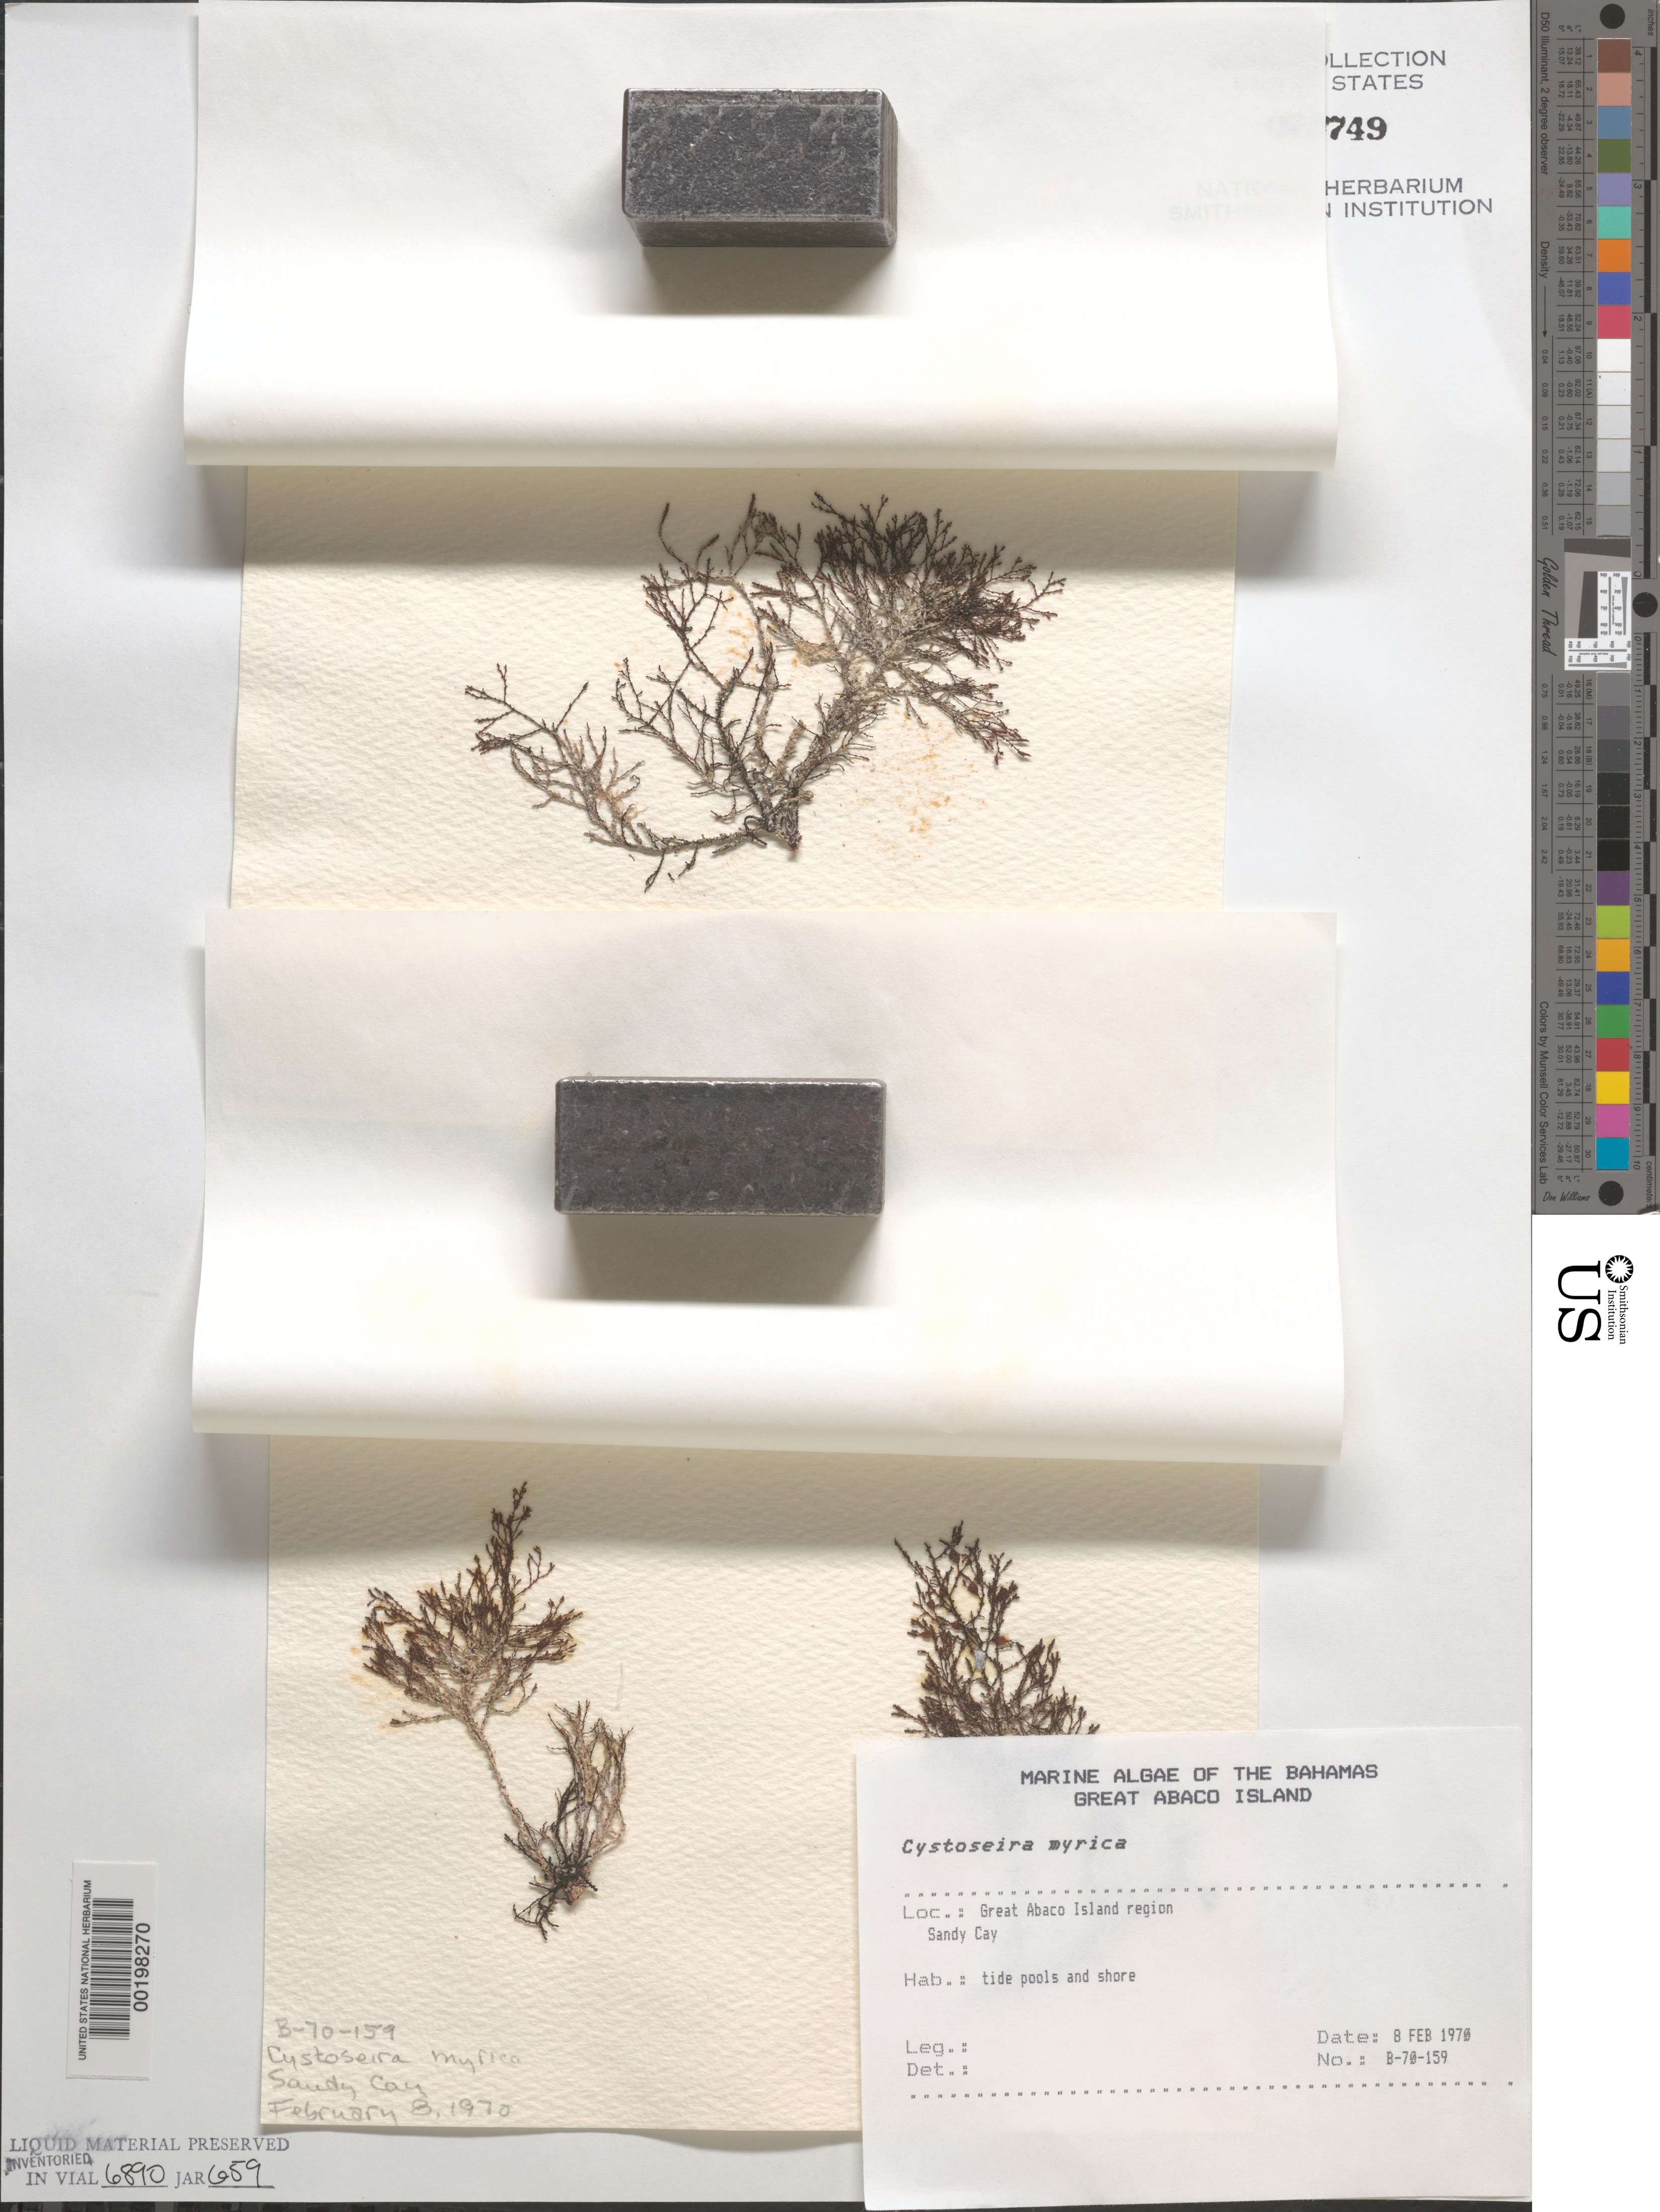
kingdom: Chromista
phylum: Ochrophyta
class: Phaeophyceae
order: Fucales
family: Sargassaceae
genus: Cystoseira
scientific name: Cystoseira myrica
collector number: B-70-159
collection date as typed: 08 Feb 1970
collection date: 1970-02-08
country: Bahamas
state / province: Abaco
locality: Sandy cay, great abaco island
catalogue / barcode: US 20749